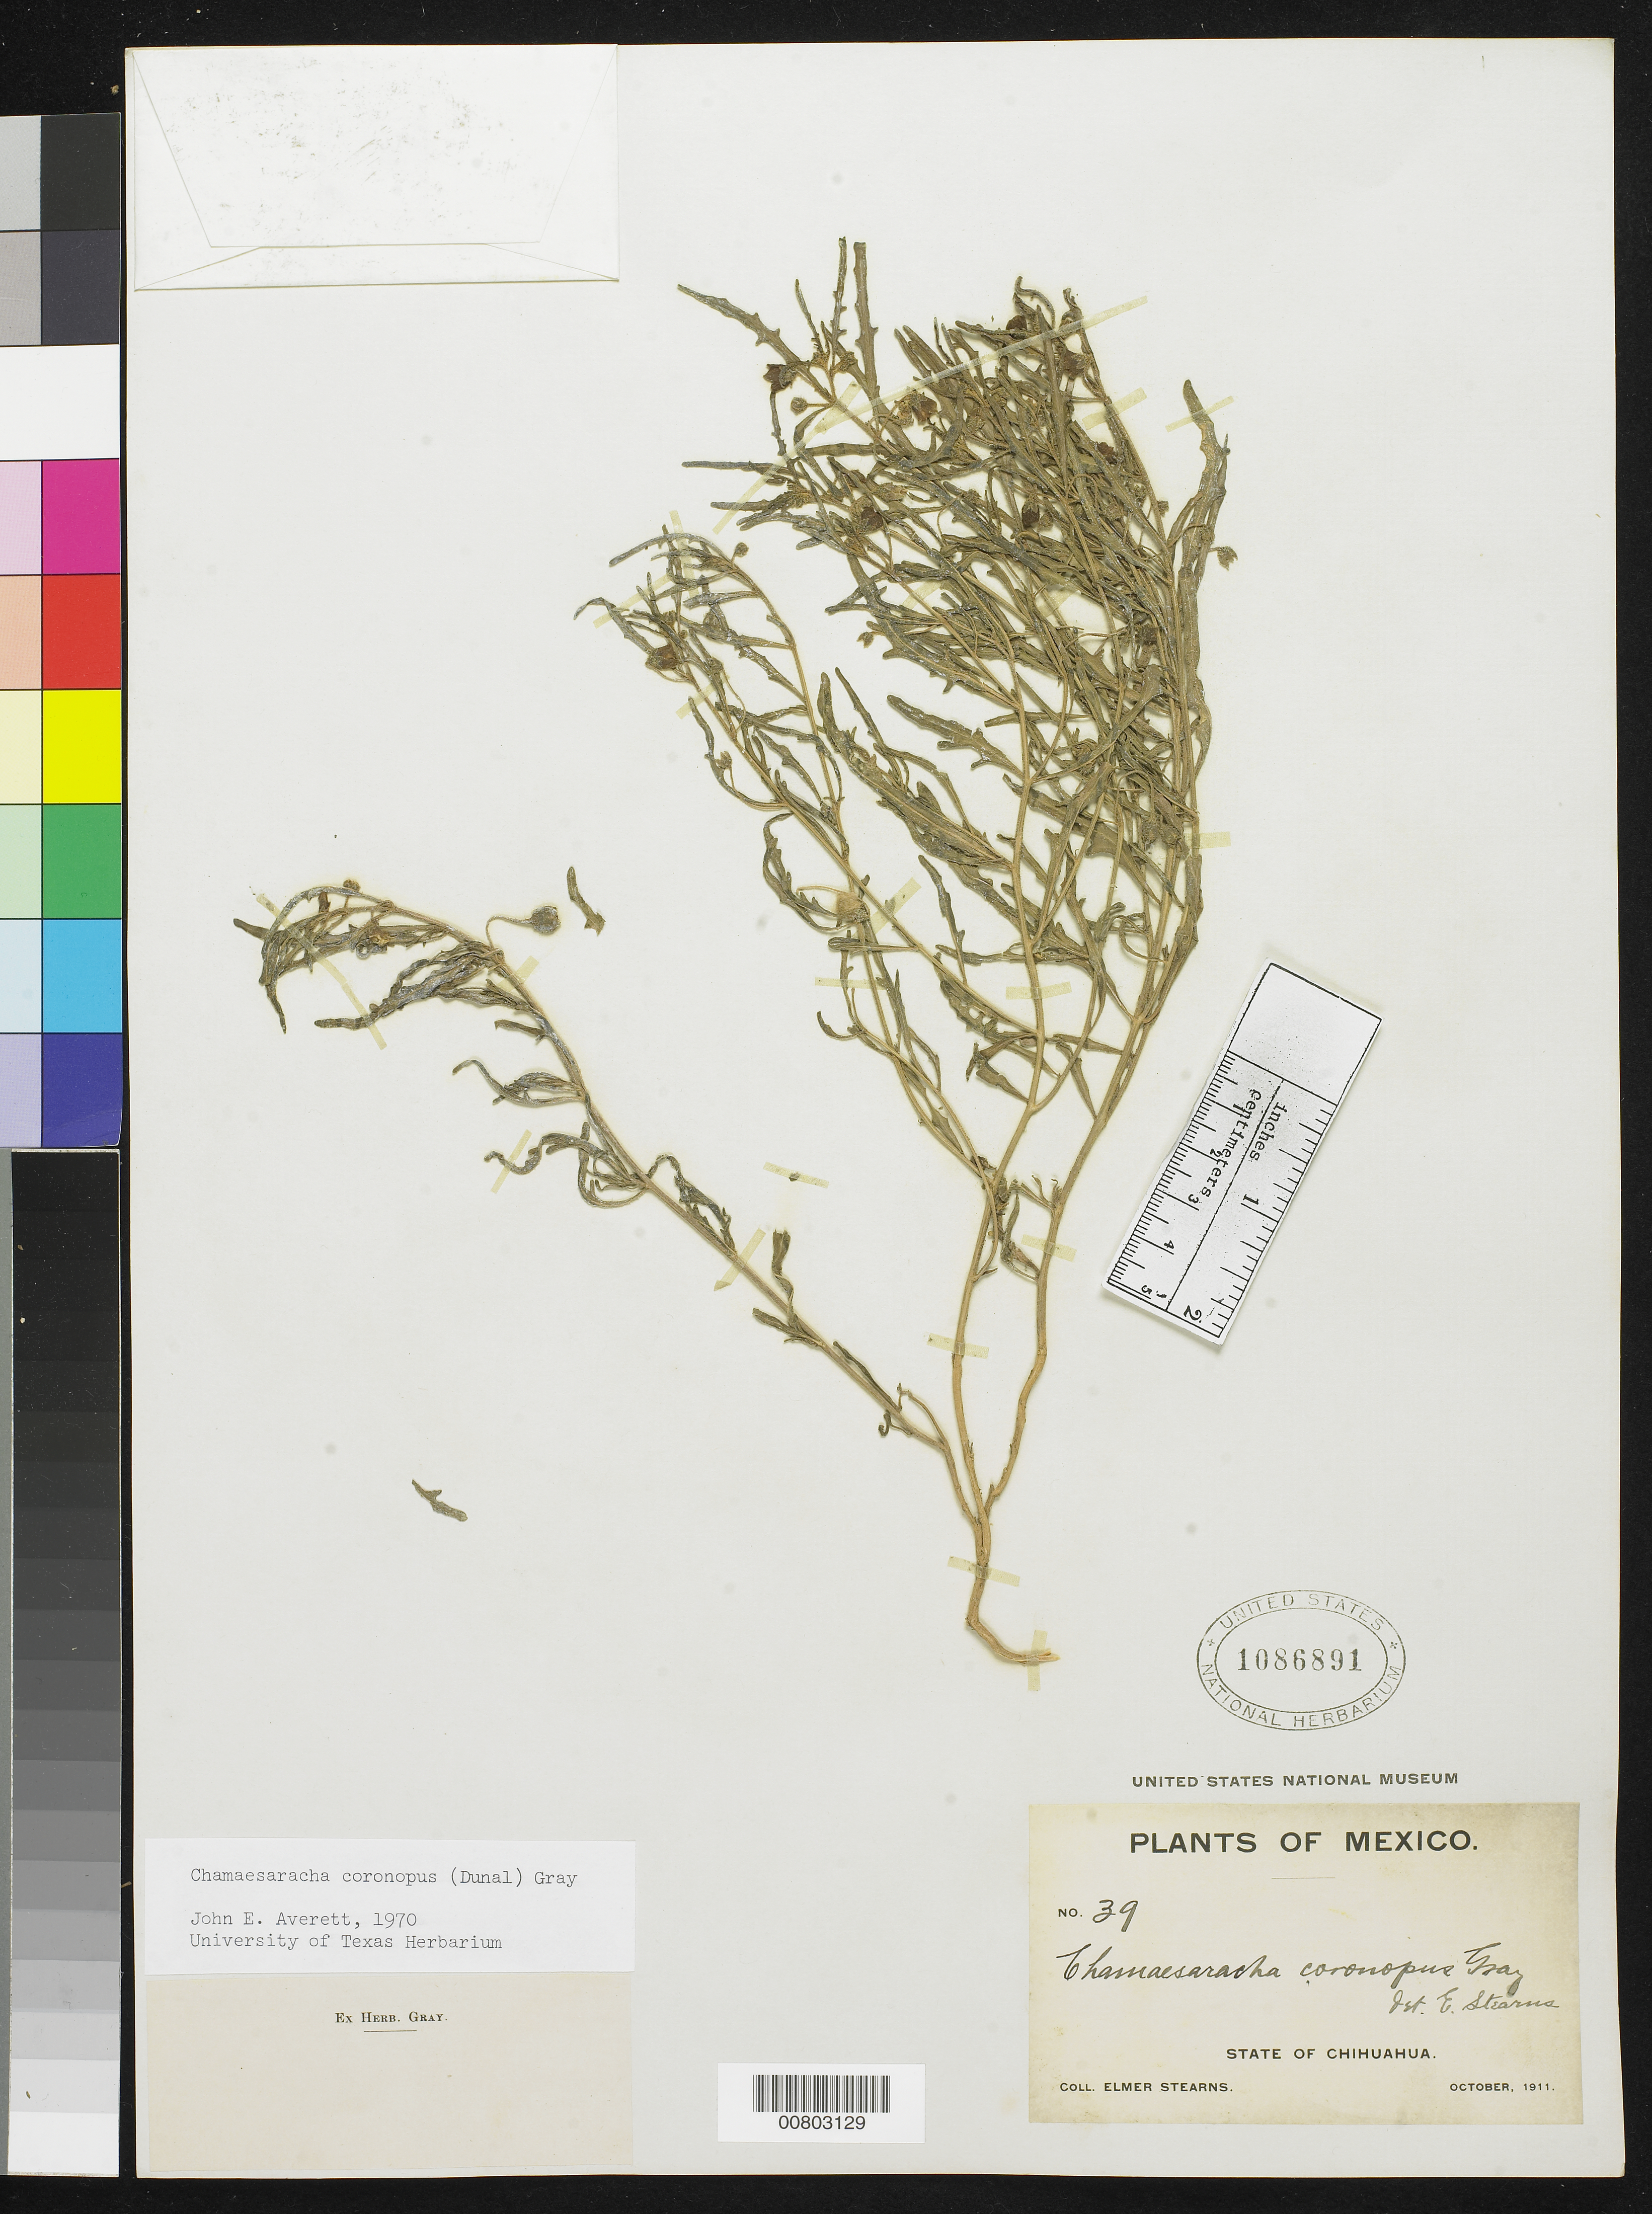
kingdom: Plantae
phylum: Tracheophyta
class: Magnoliopsida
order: Solanales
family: Solanaceae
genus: Chamaesaracha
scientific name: Chamaesaracha coronopus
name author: (Dunal) A. Gray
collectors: E. Stearns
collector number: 39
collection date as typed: Oct 1911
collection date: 1911-10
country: Mexico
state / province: Chihuahua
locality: Chihuahua.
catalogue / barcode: US 1086891